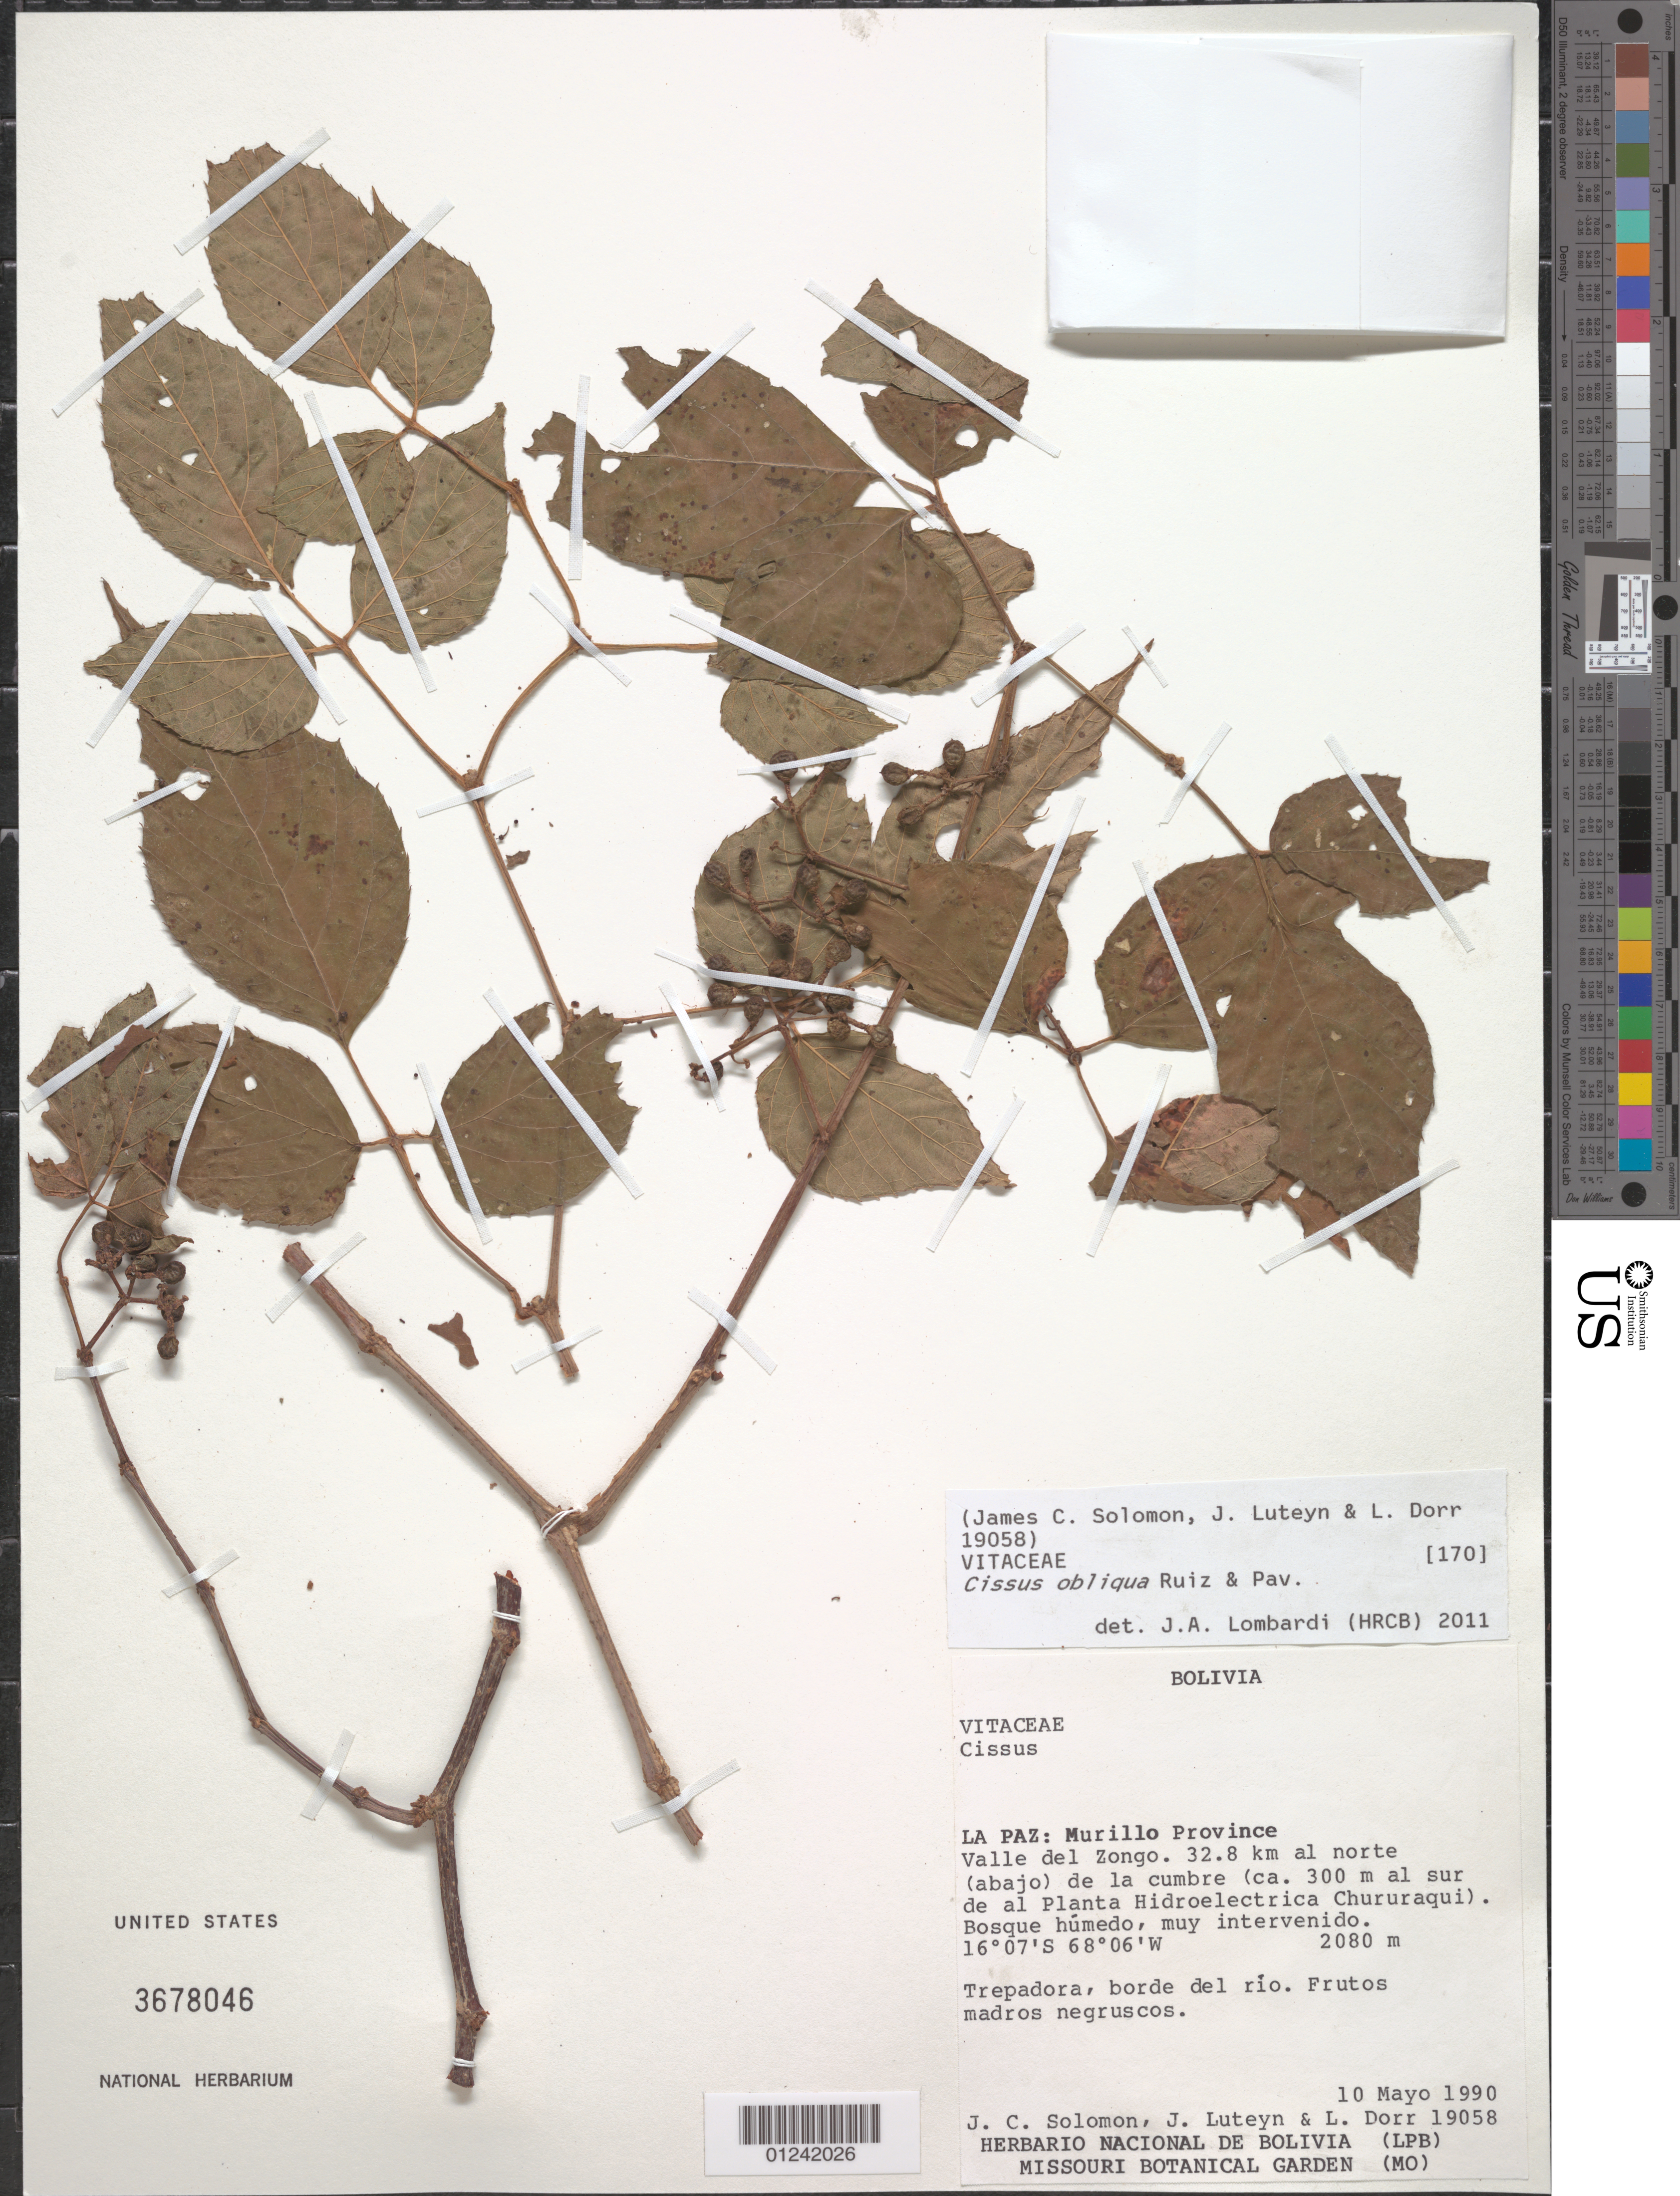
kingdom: Plantae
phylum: Tracheophyta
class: Magnoliopsida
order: Vitales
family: Vitaceae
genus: Cissus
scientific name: Cissus obliqua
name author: Ruiz & Pav.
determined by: Lombardi, Julio A.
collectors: J. C. Solomon, J. L. Luteyn & L. J. Dorr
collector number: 19058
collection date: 1990-05-10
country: Bolivia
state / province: La Páz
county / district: Murillo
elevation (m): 2080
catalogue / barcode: US 3678046